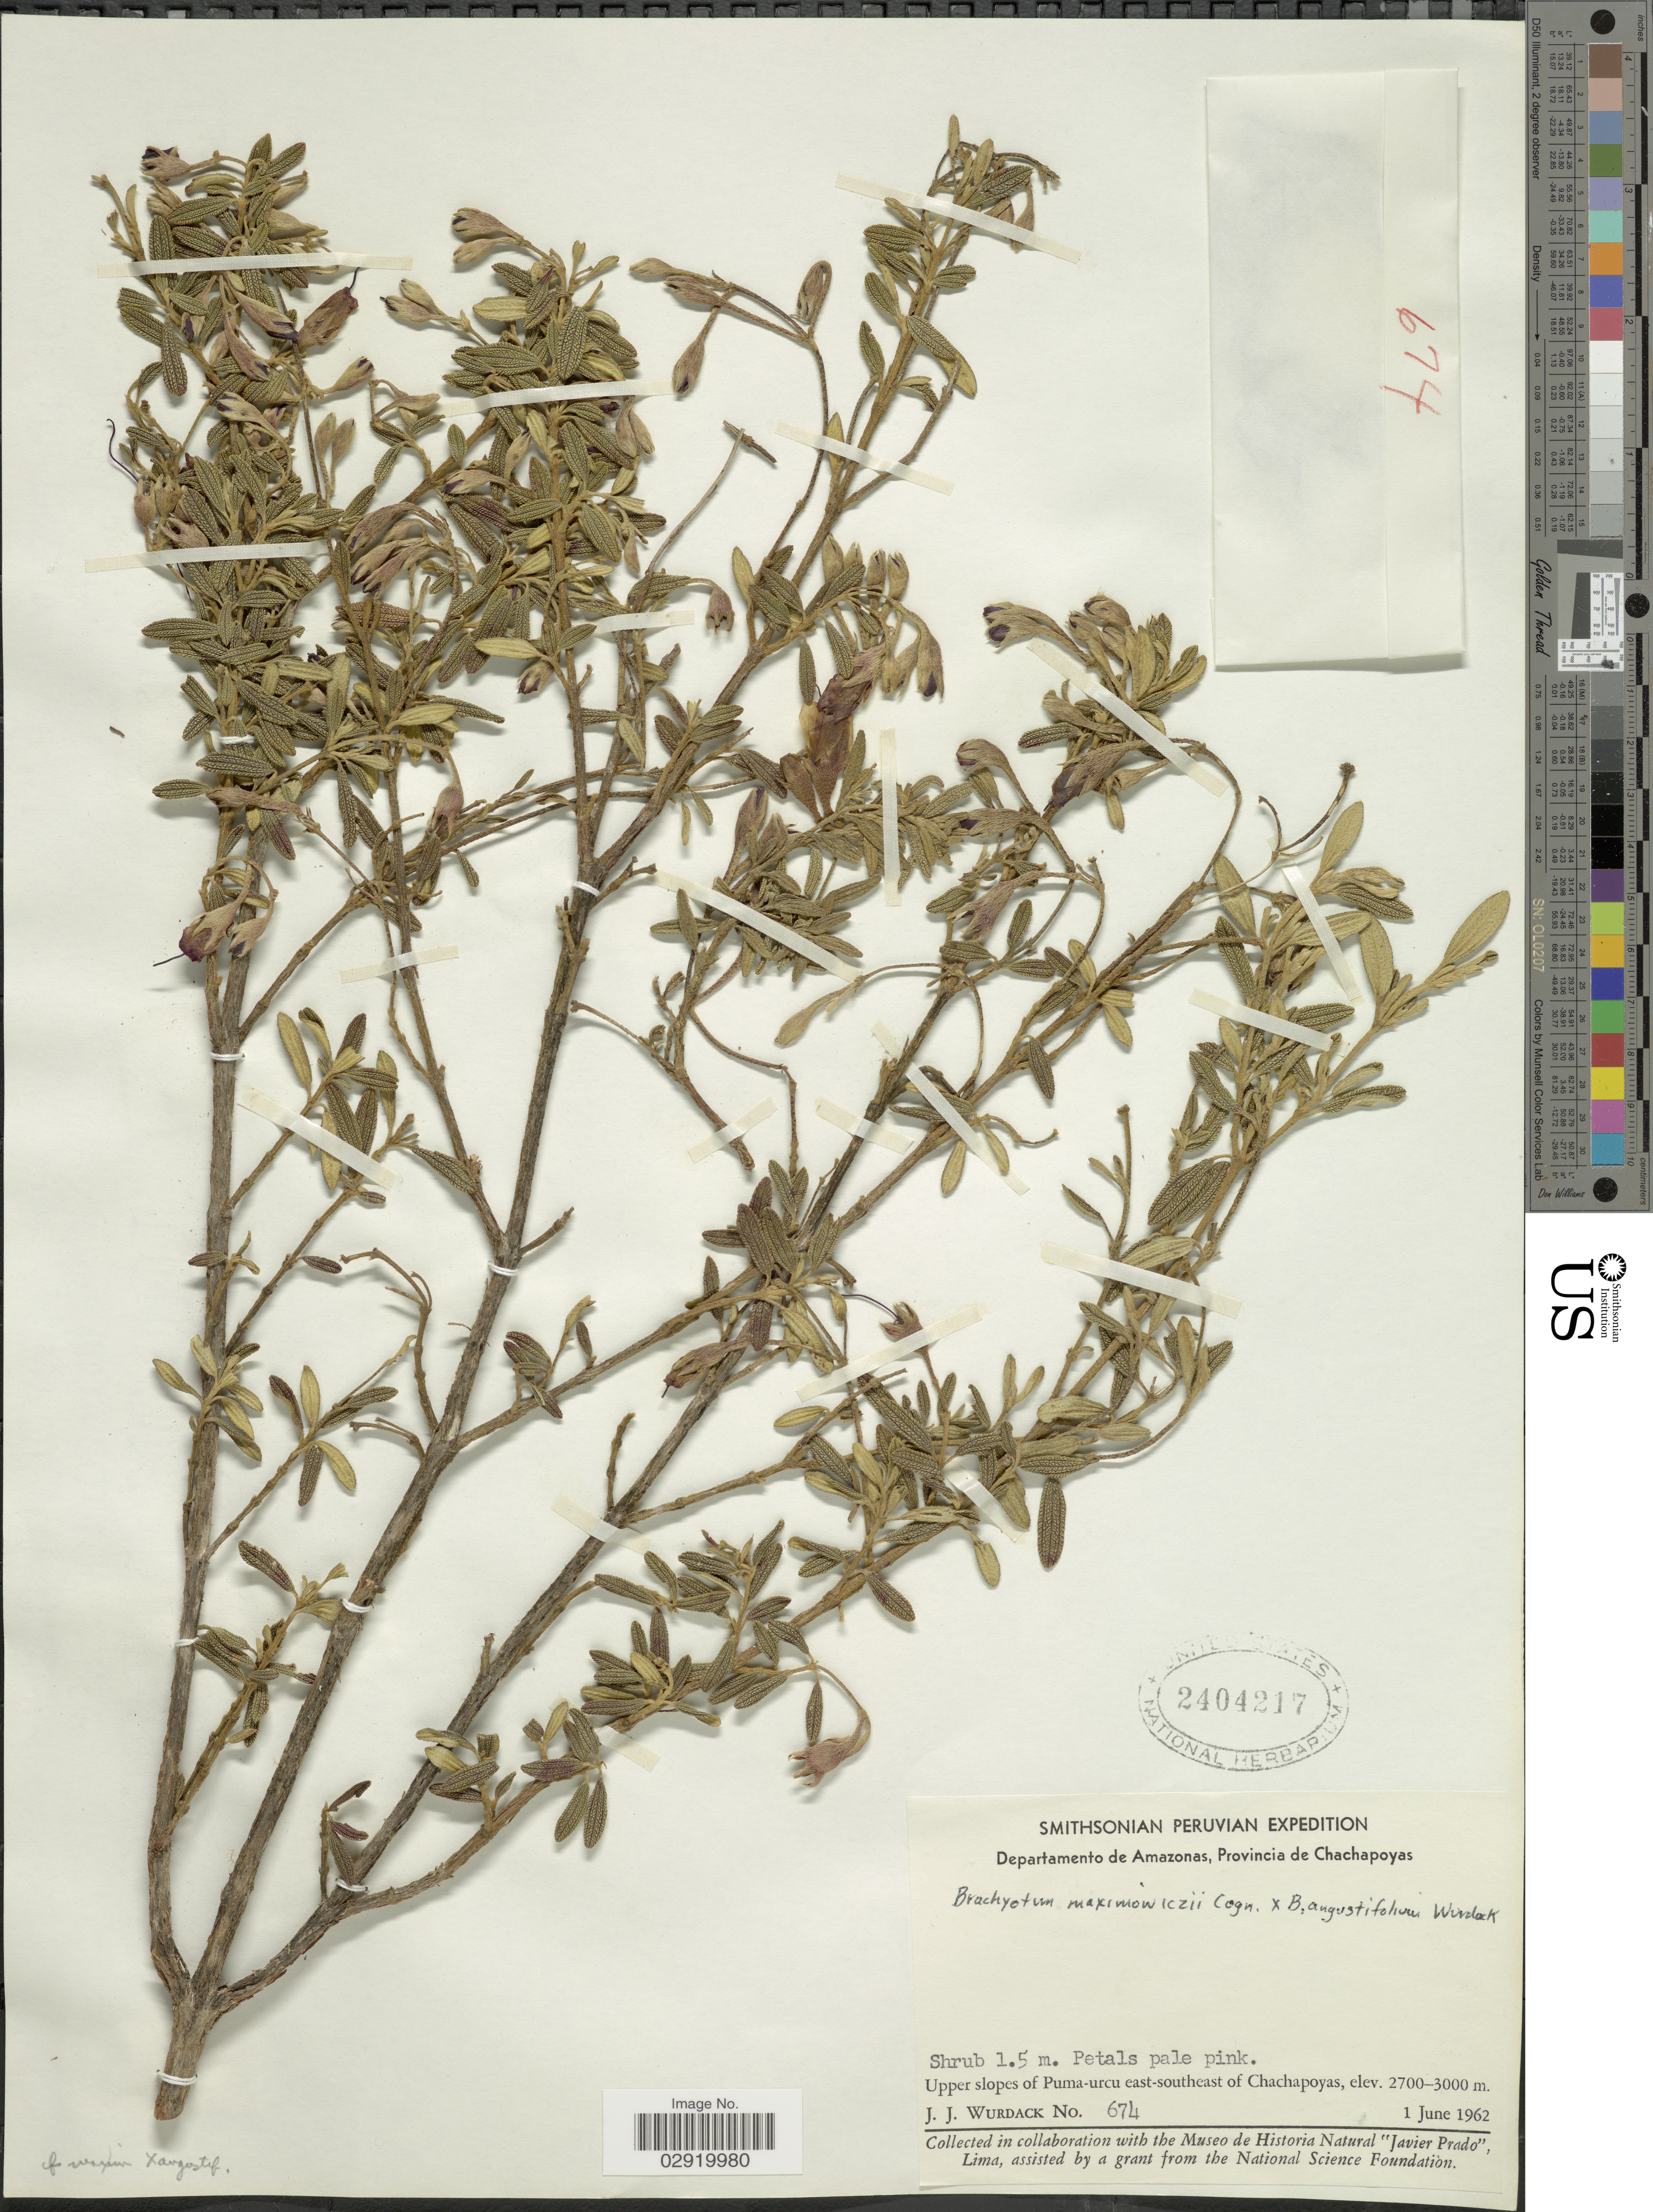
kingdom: Plantae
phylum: Tracheophyta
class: Magnoliopsida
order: Myrtales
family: Melastomataceae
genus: Brachyotum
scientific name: Brachyotum maximowiczii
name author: Cogn.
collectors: J. J. Wurdack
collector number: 674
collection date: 1962-06-01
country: Peru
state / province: Amazonas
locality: Departamento de Amazonas, Provincia de Chachapoyas. Upper slopes of Puma-urcu east-southeast of Chachapoyas.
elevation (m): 2700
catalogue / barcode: US 2404217